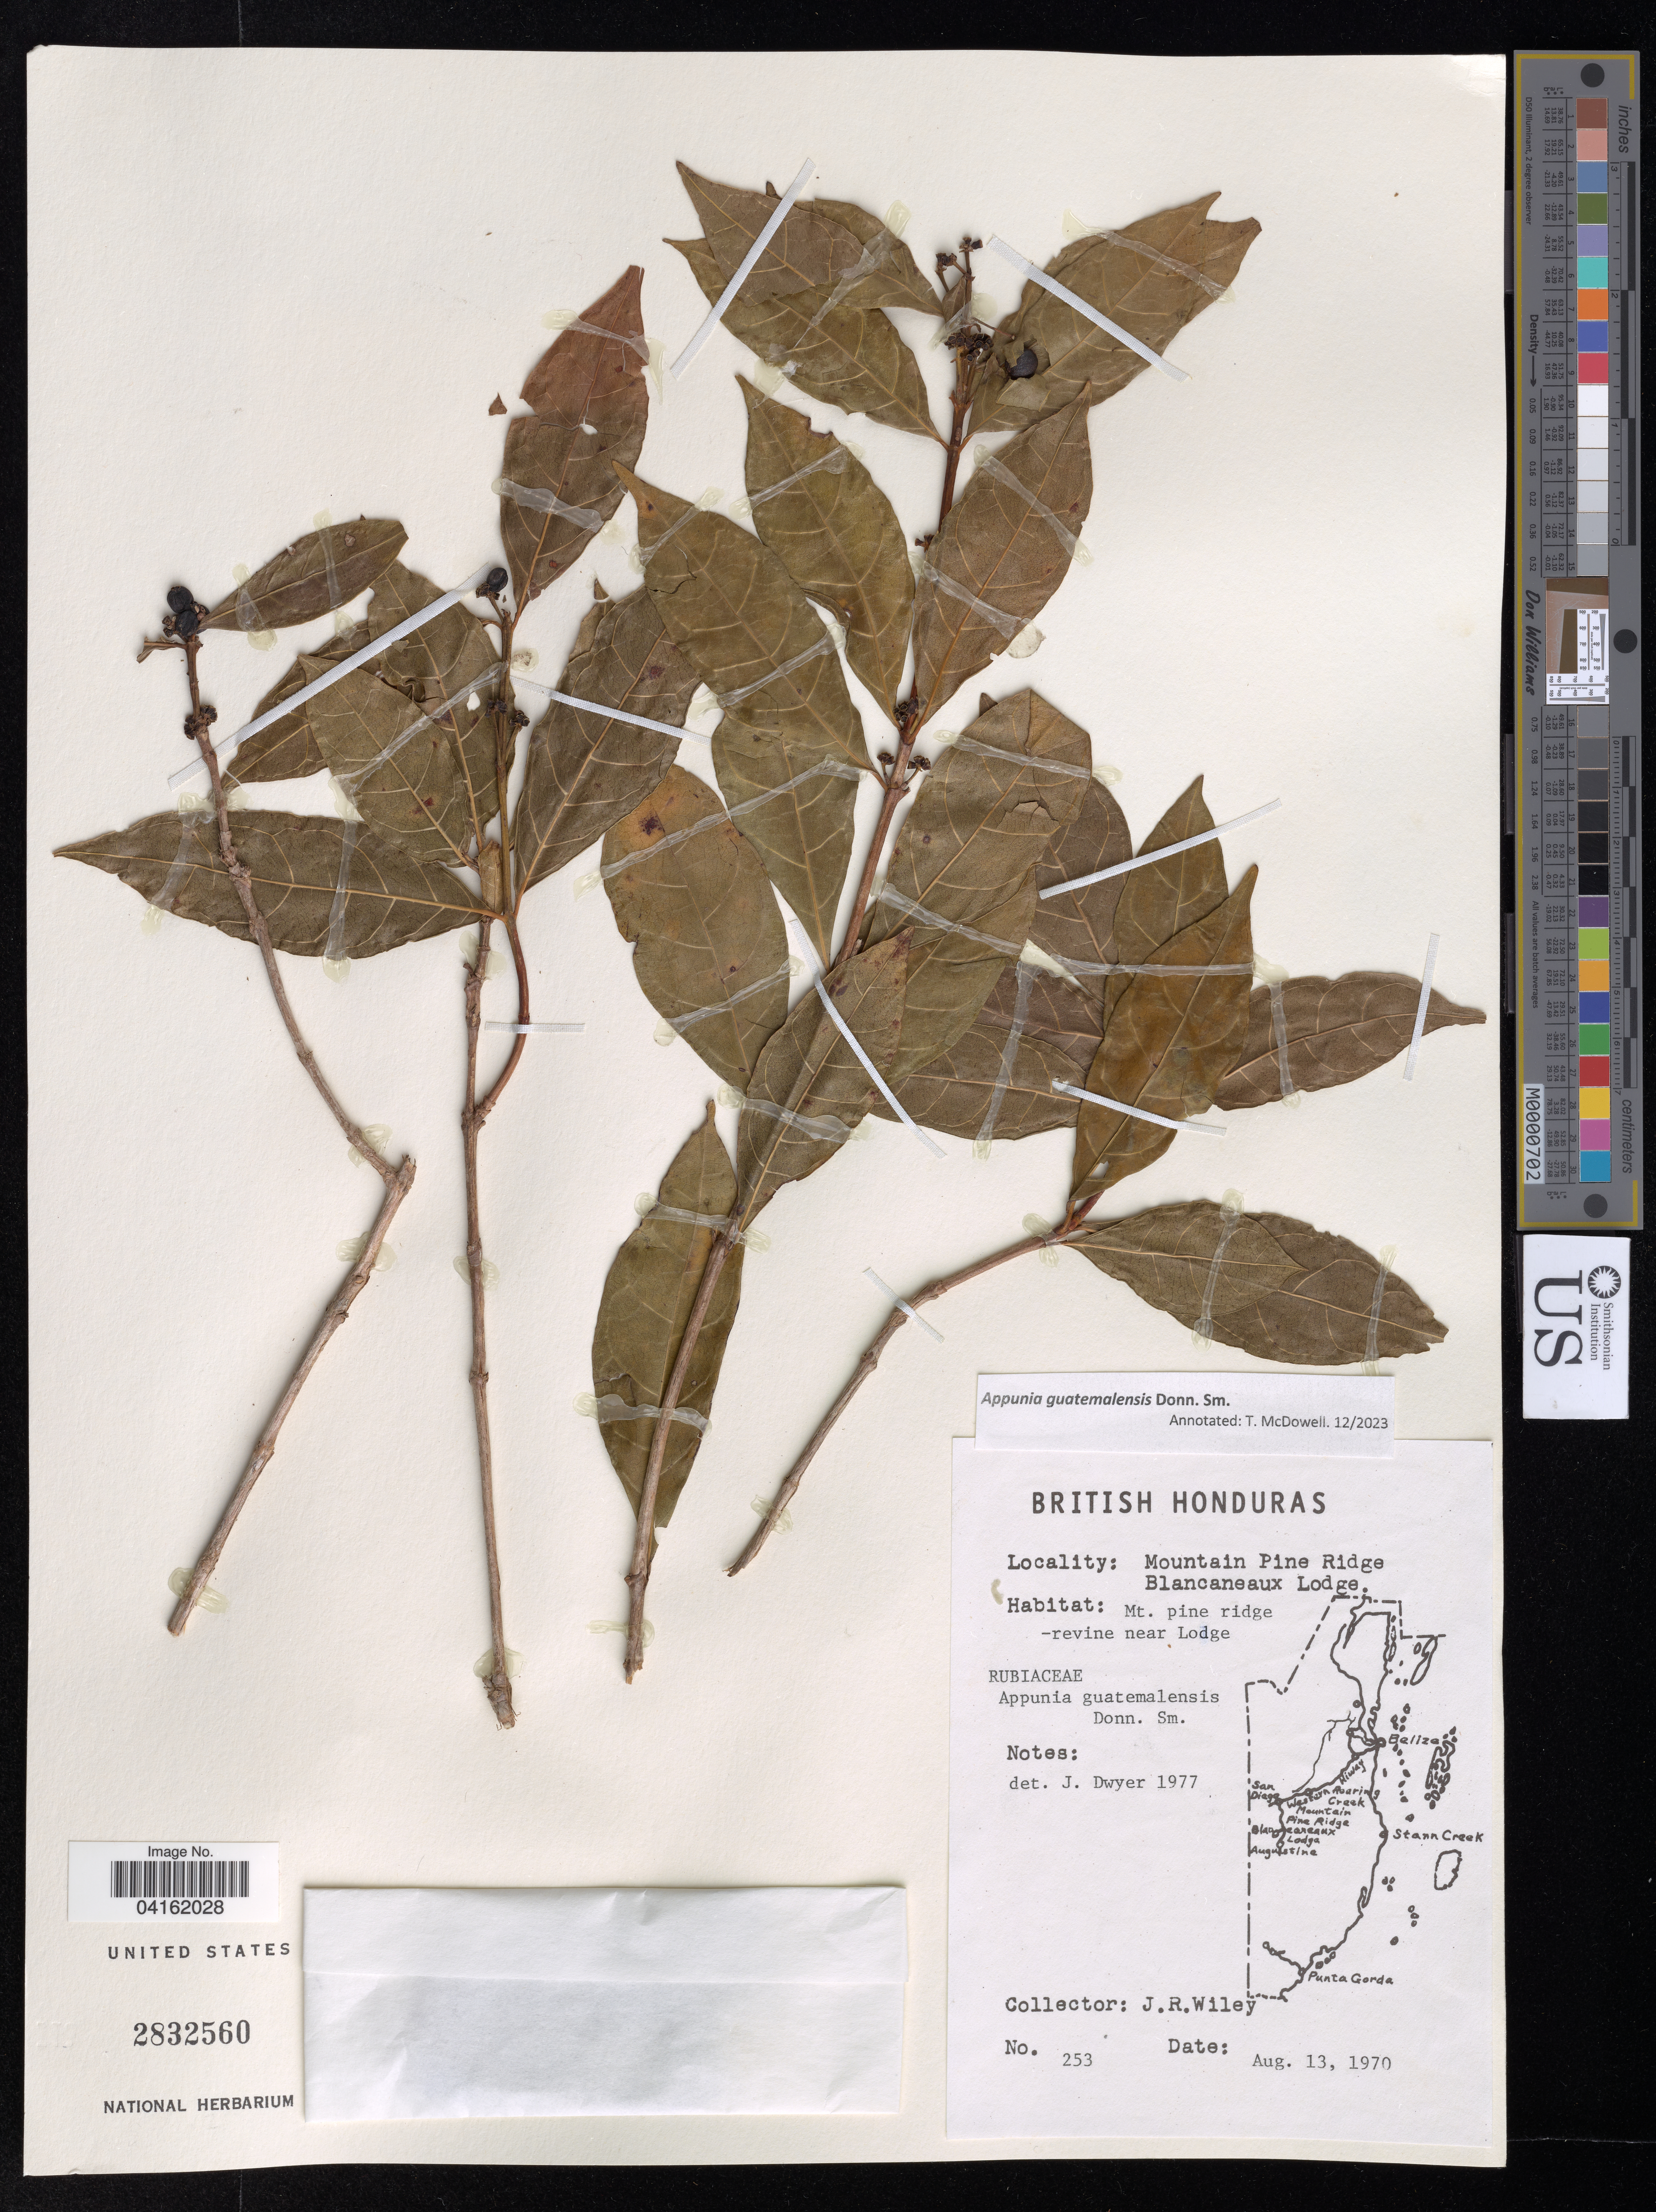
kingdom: Plantae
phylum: Tracheophyta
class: Magnoliopsida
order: Gentianales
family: Rubiaceae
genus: Appunia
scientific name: Appunia guatemalensis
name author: Donn. Sm.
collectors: J. Wiley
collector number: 253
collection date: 1970-08-13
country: Belize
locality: British Honduras. Mountain Pine Ridge Blancaneaux Lodge. Mt. pine ridge - revine near Lodge.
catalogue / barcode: US 2832560